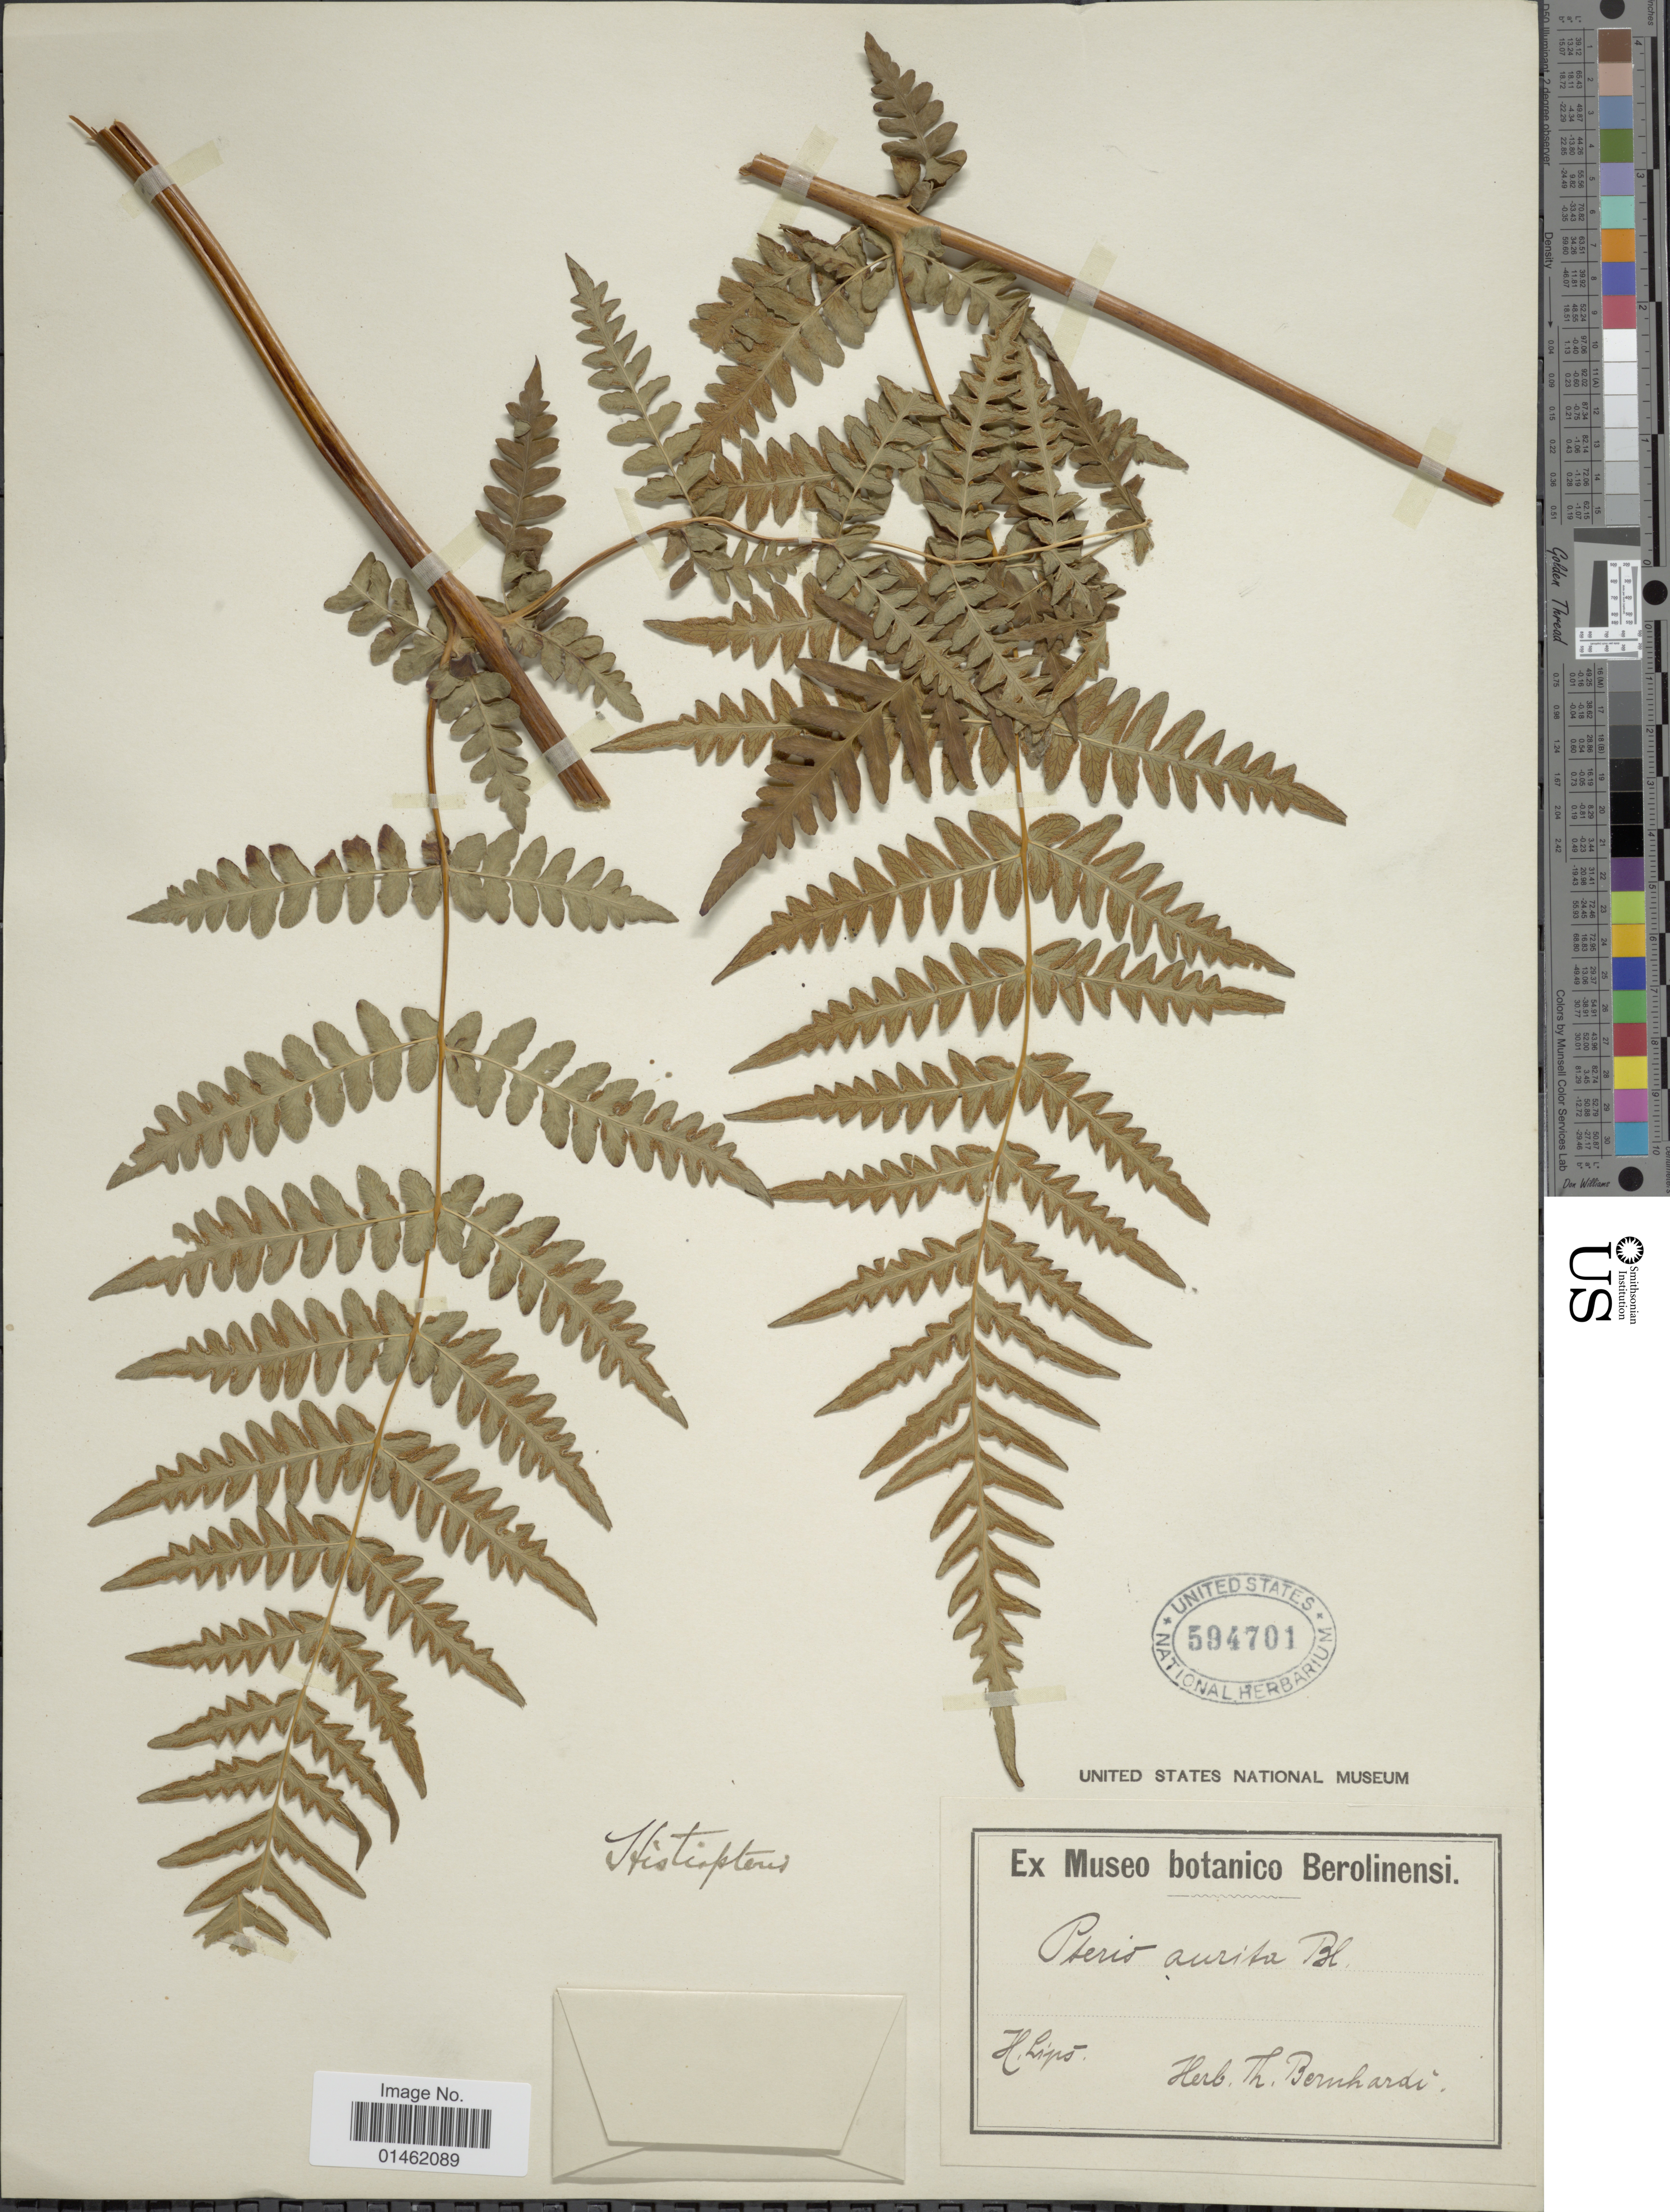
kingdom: Plantae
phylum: Tracheophyta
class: Polypodiopsida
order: Polypodiales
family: Dennstaedtiaceae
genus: Histiopteris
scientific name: Histiopteris incisa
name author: (Thunb.) J. Sm.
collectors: H. Lips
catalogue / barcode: US 594701